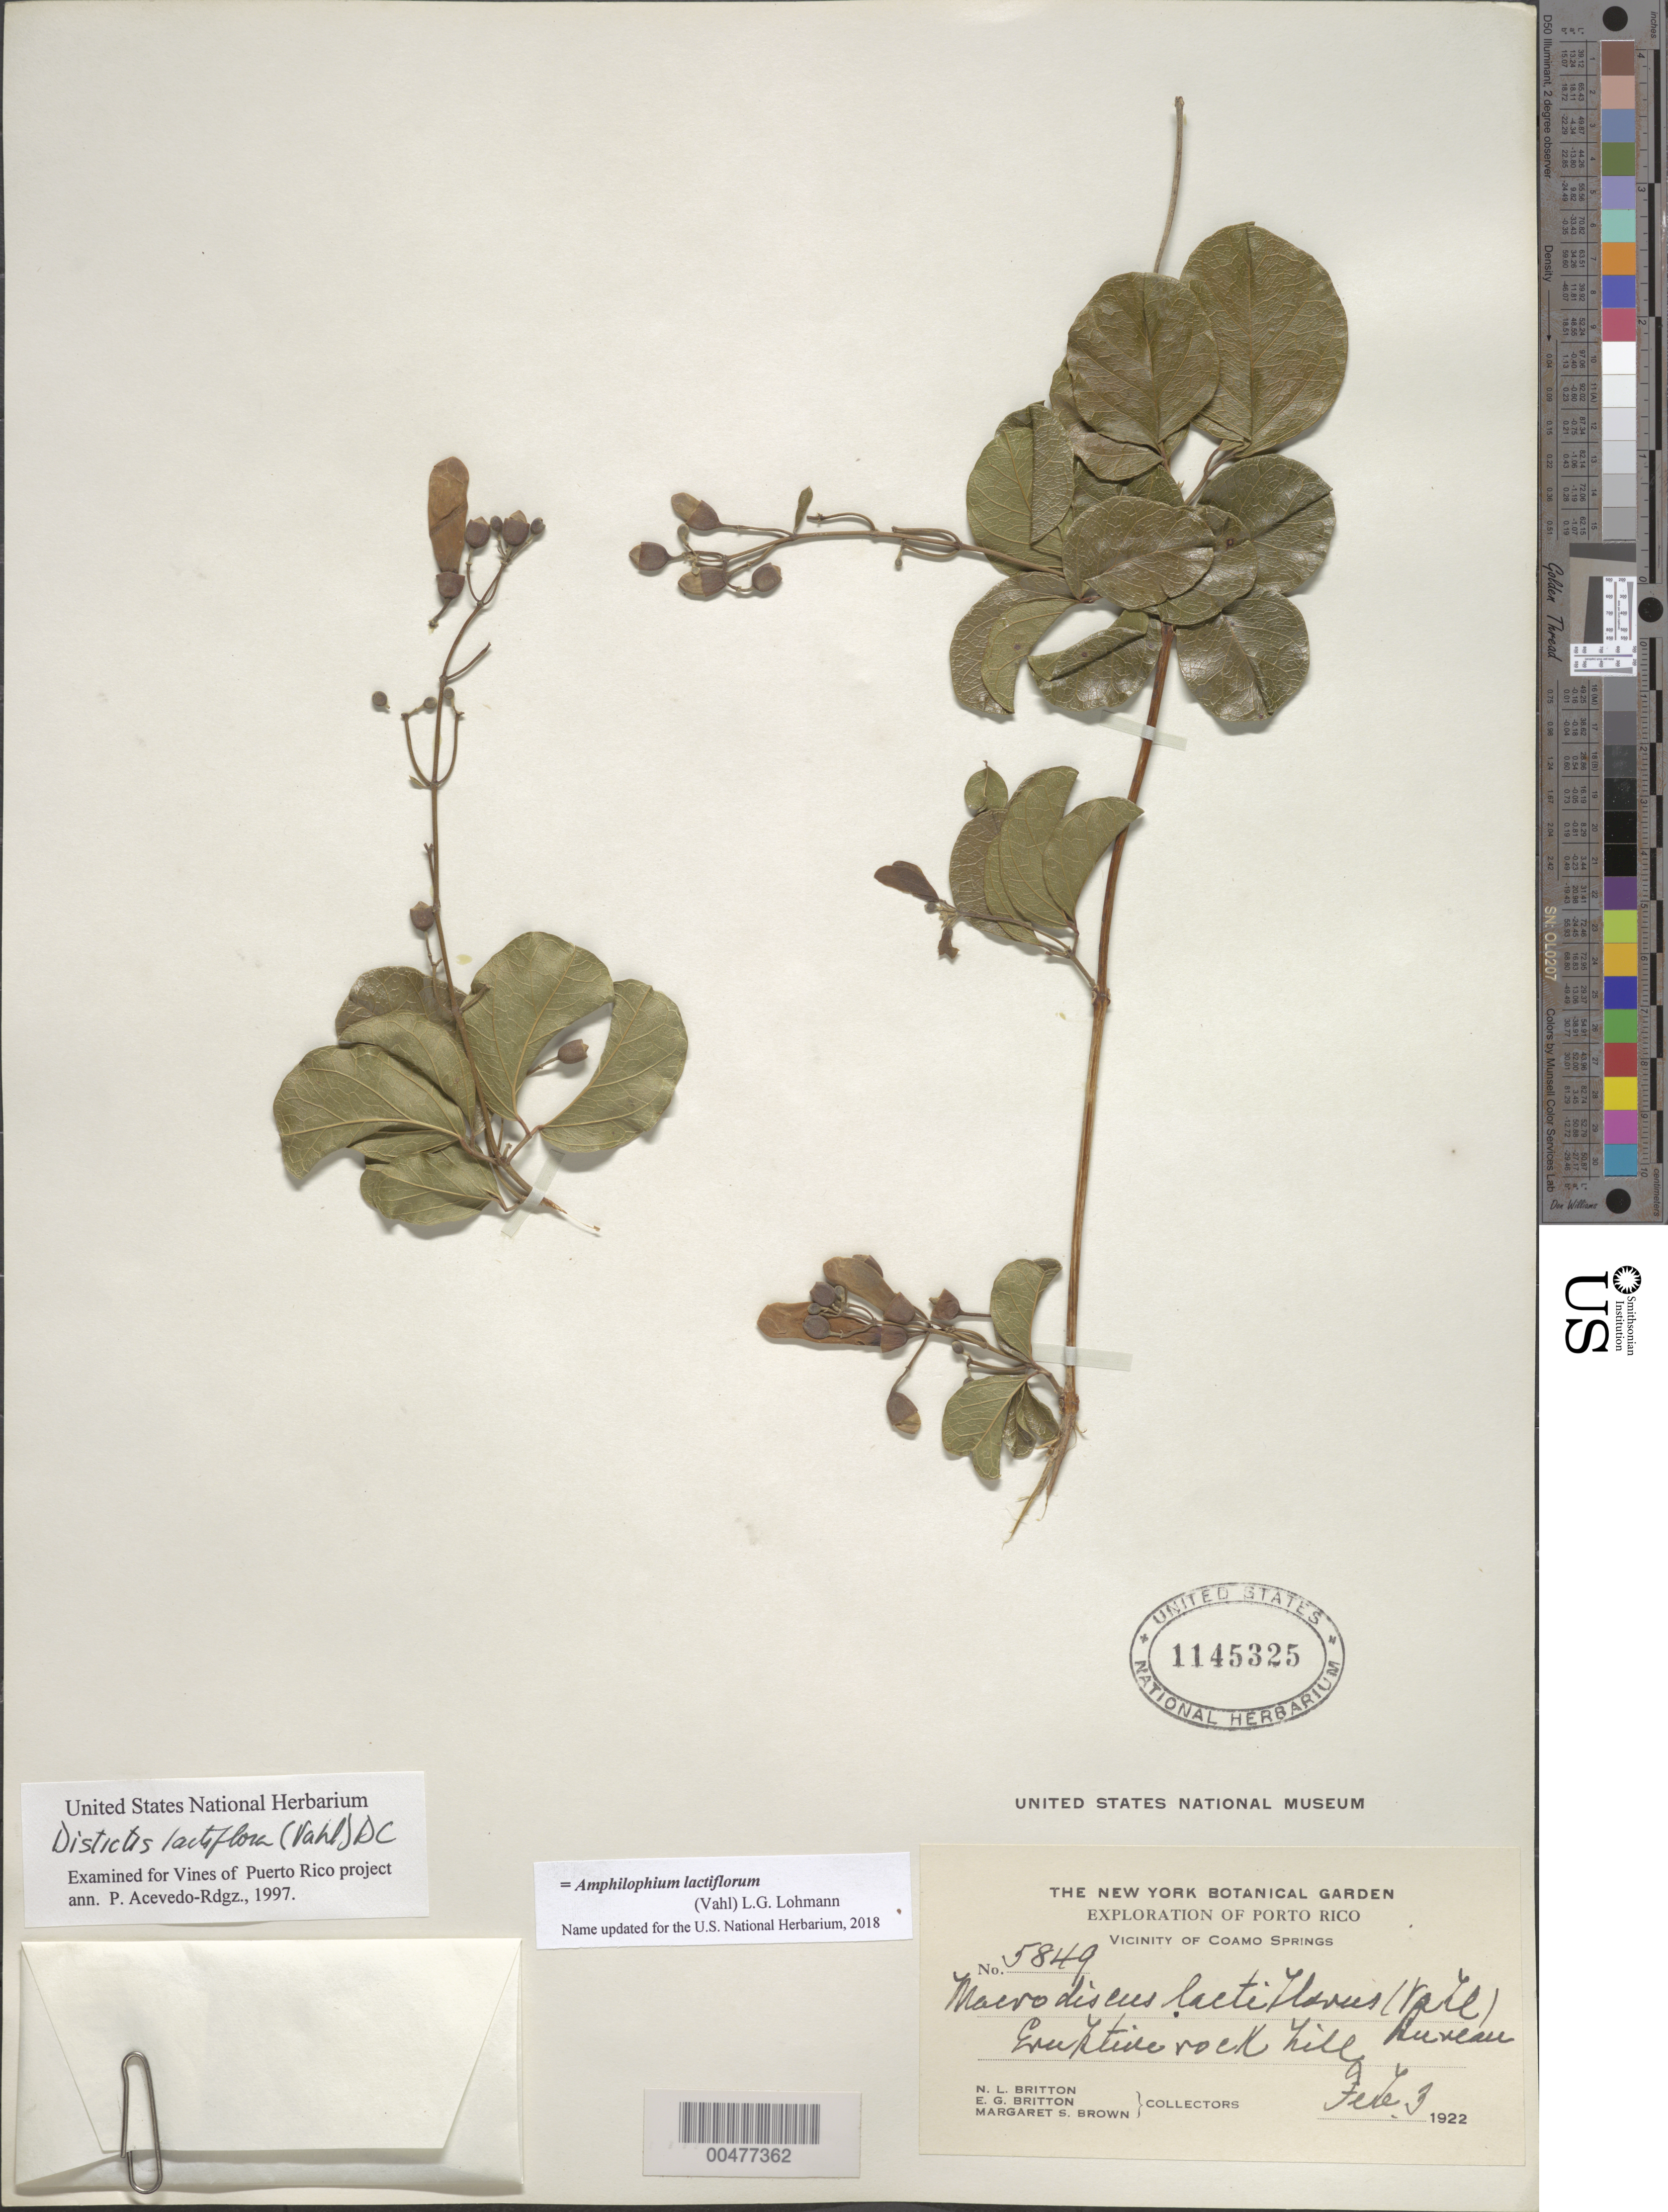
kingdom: Plantae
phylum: Tracheophyta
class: Magnoliopsida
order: Lamiales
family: Bignoniaceae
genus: Amphilophium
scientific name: Amphilophium lactiflorum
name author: (Vahl) L.G. Lohmann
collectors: N. Britton, E. G. Britton & M. S. Brown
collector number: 5849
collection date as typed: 03 Feb 1922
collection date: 1922-02-03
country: Puerto Rico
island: Greater Antilles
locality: vicinity of Caomo springs. Eruptive rock hill.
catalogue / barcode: US 1145325